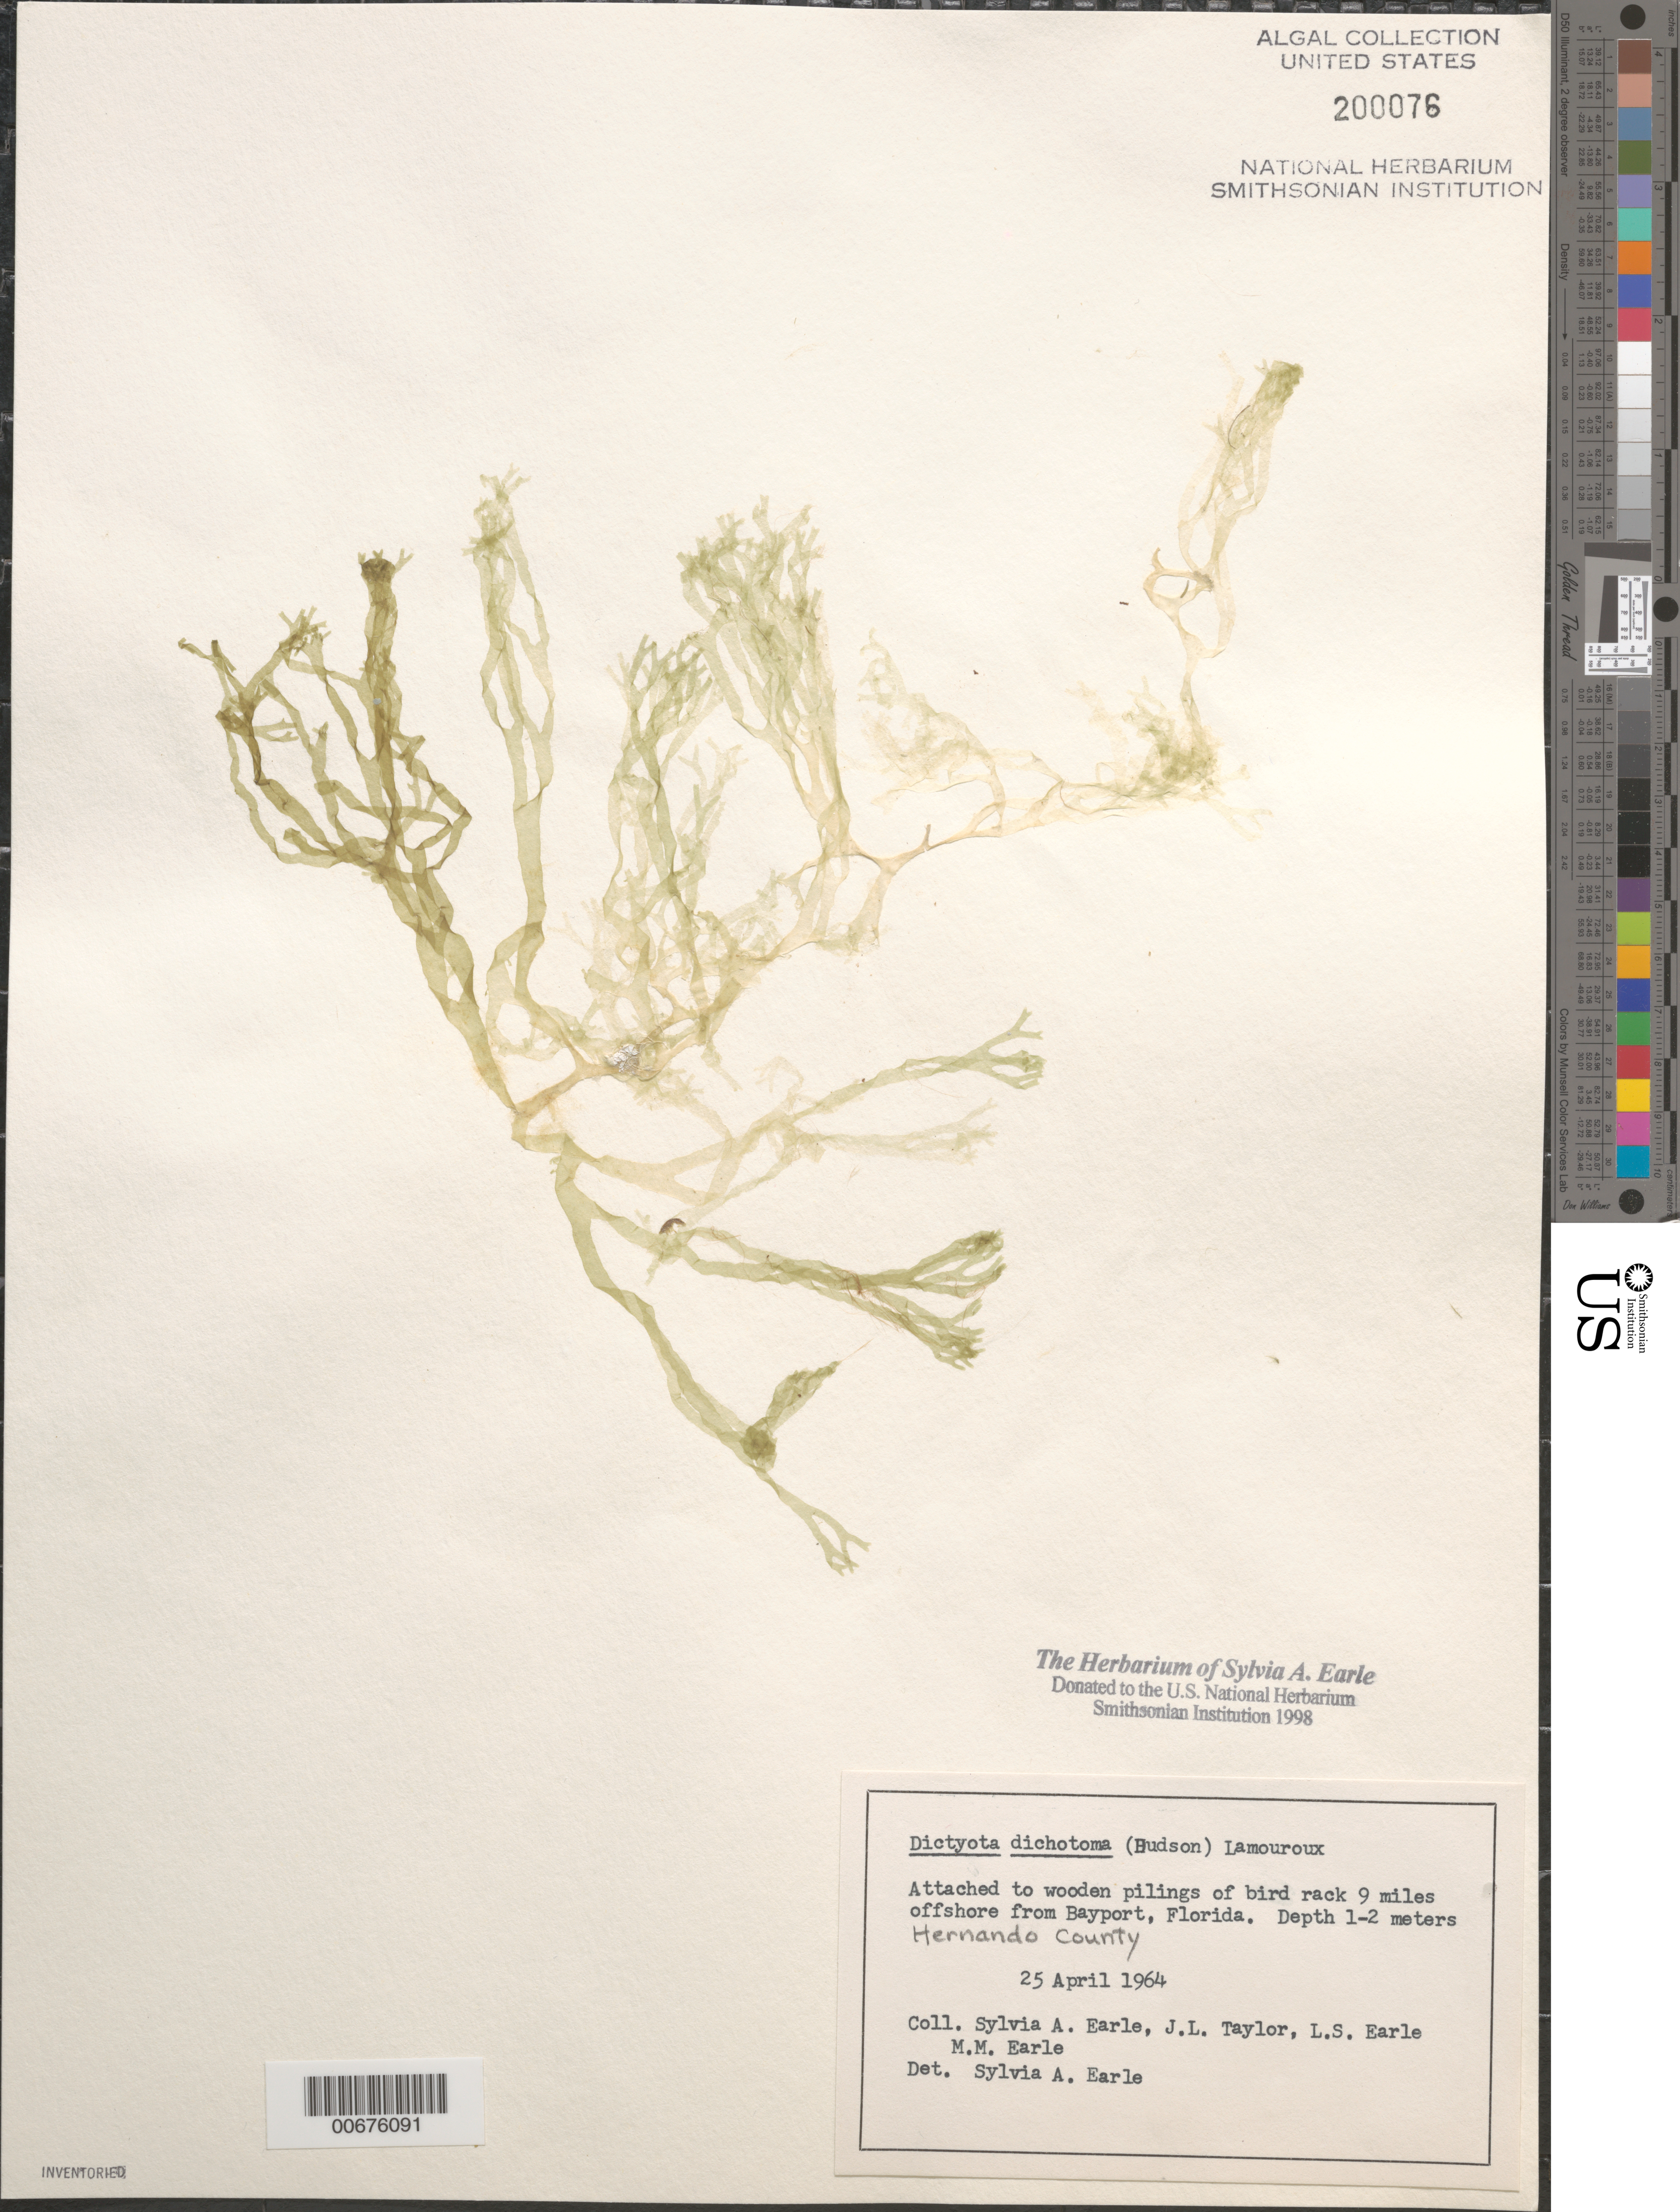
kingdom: Chromista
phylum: Ochrophyta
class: Phaeophyceae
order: Dictyotales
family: Dictyotaceae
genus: Dictyota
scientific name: Dictyota dichotoma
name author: (Huds.) J.V.Lamouroux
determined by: Earle, S. A.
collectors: S. A. Earle, J. L. Taylor, L. Earle & M. Earle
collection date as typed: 25 Apr 1964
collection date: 1964-04-25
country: United States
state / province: Florida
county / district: Hernando County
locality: Bird rack 9 miles off (west from) Bayport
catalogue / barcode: US 200076